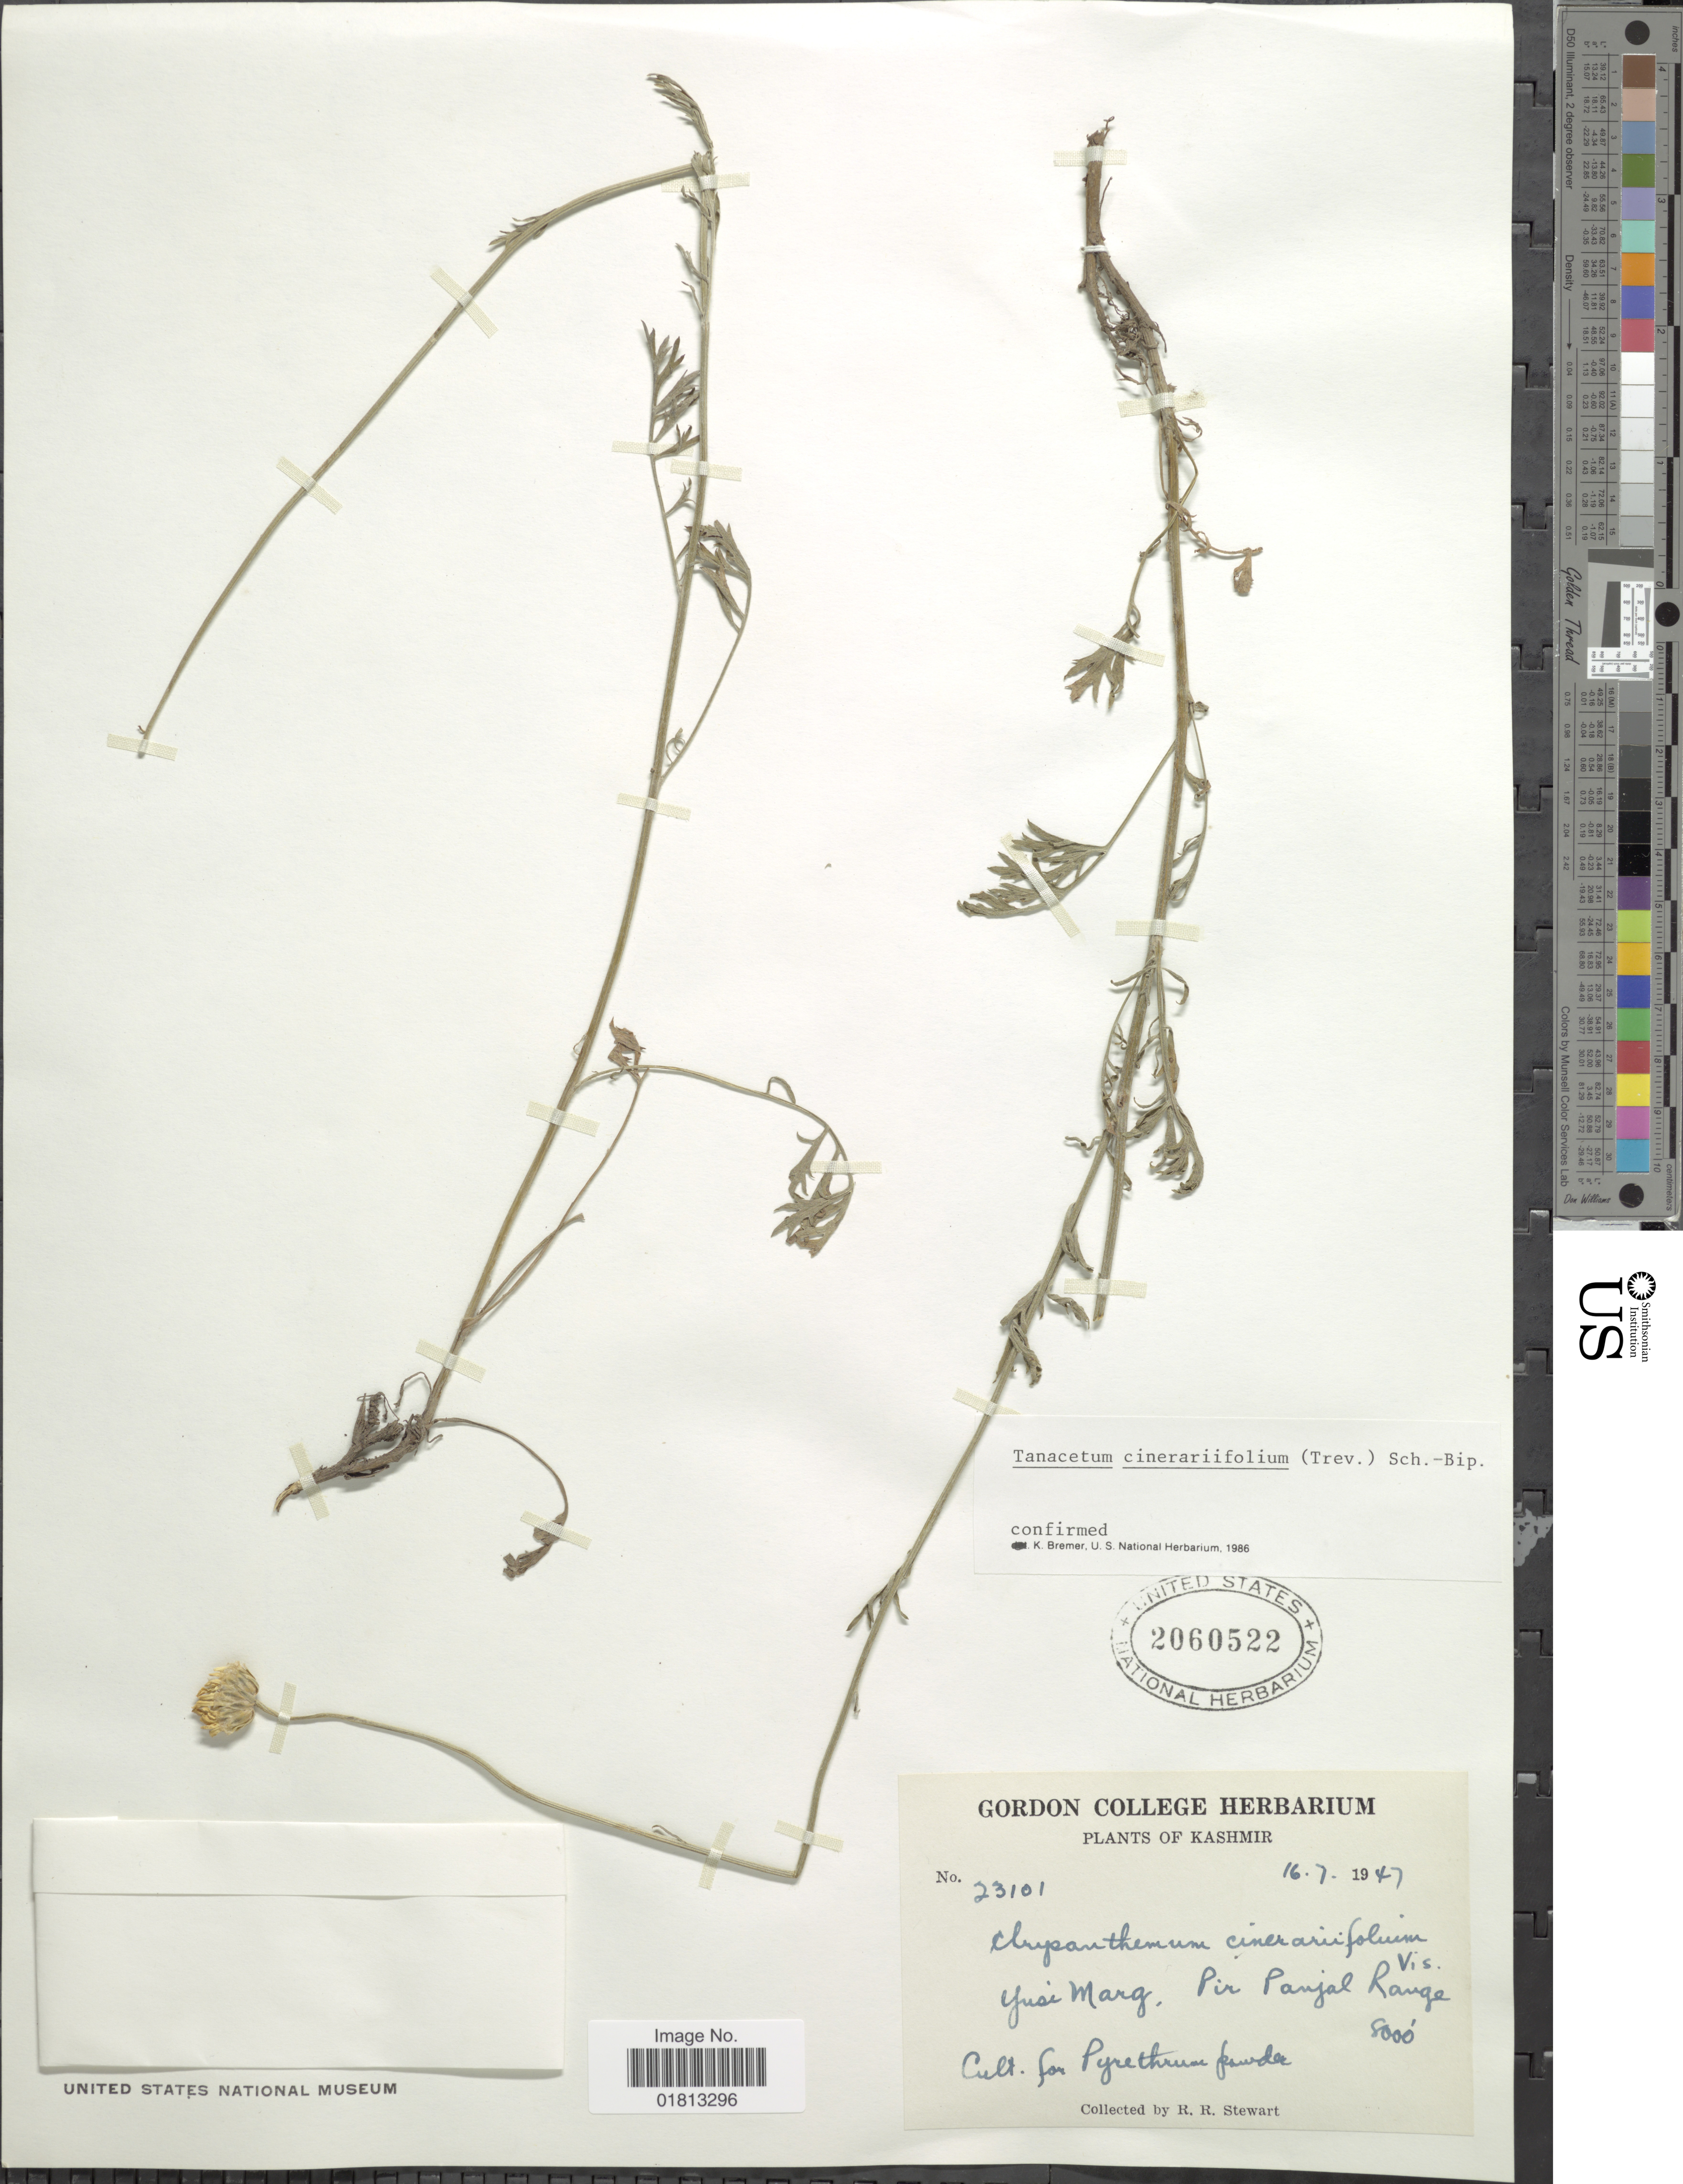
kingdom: Plantae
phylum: Tracheophyta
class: Magnoliopsida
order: Asterales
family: Asteraceae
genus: Tanacetum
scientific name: Tanacetum cinerariifolium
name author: (Trevis.) Schult.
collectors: R. R. Stewart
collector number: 23101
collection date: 1947-07-16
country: India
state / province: Jammu and Kashmir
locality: Kashmir, Yusi Marg., Pir Panjal Range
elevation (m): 2438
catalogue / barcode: US 2060522